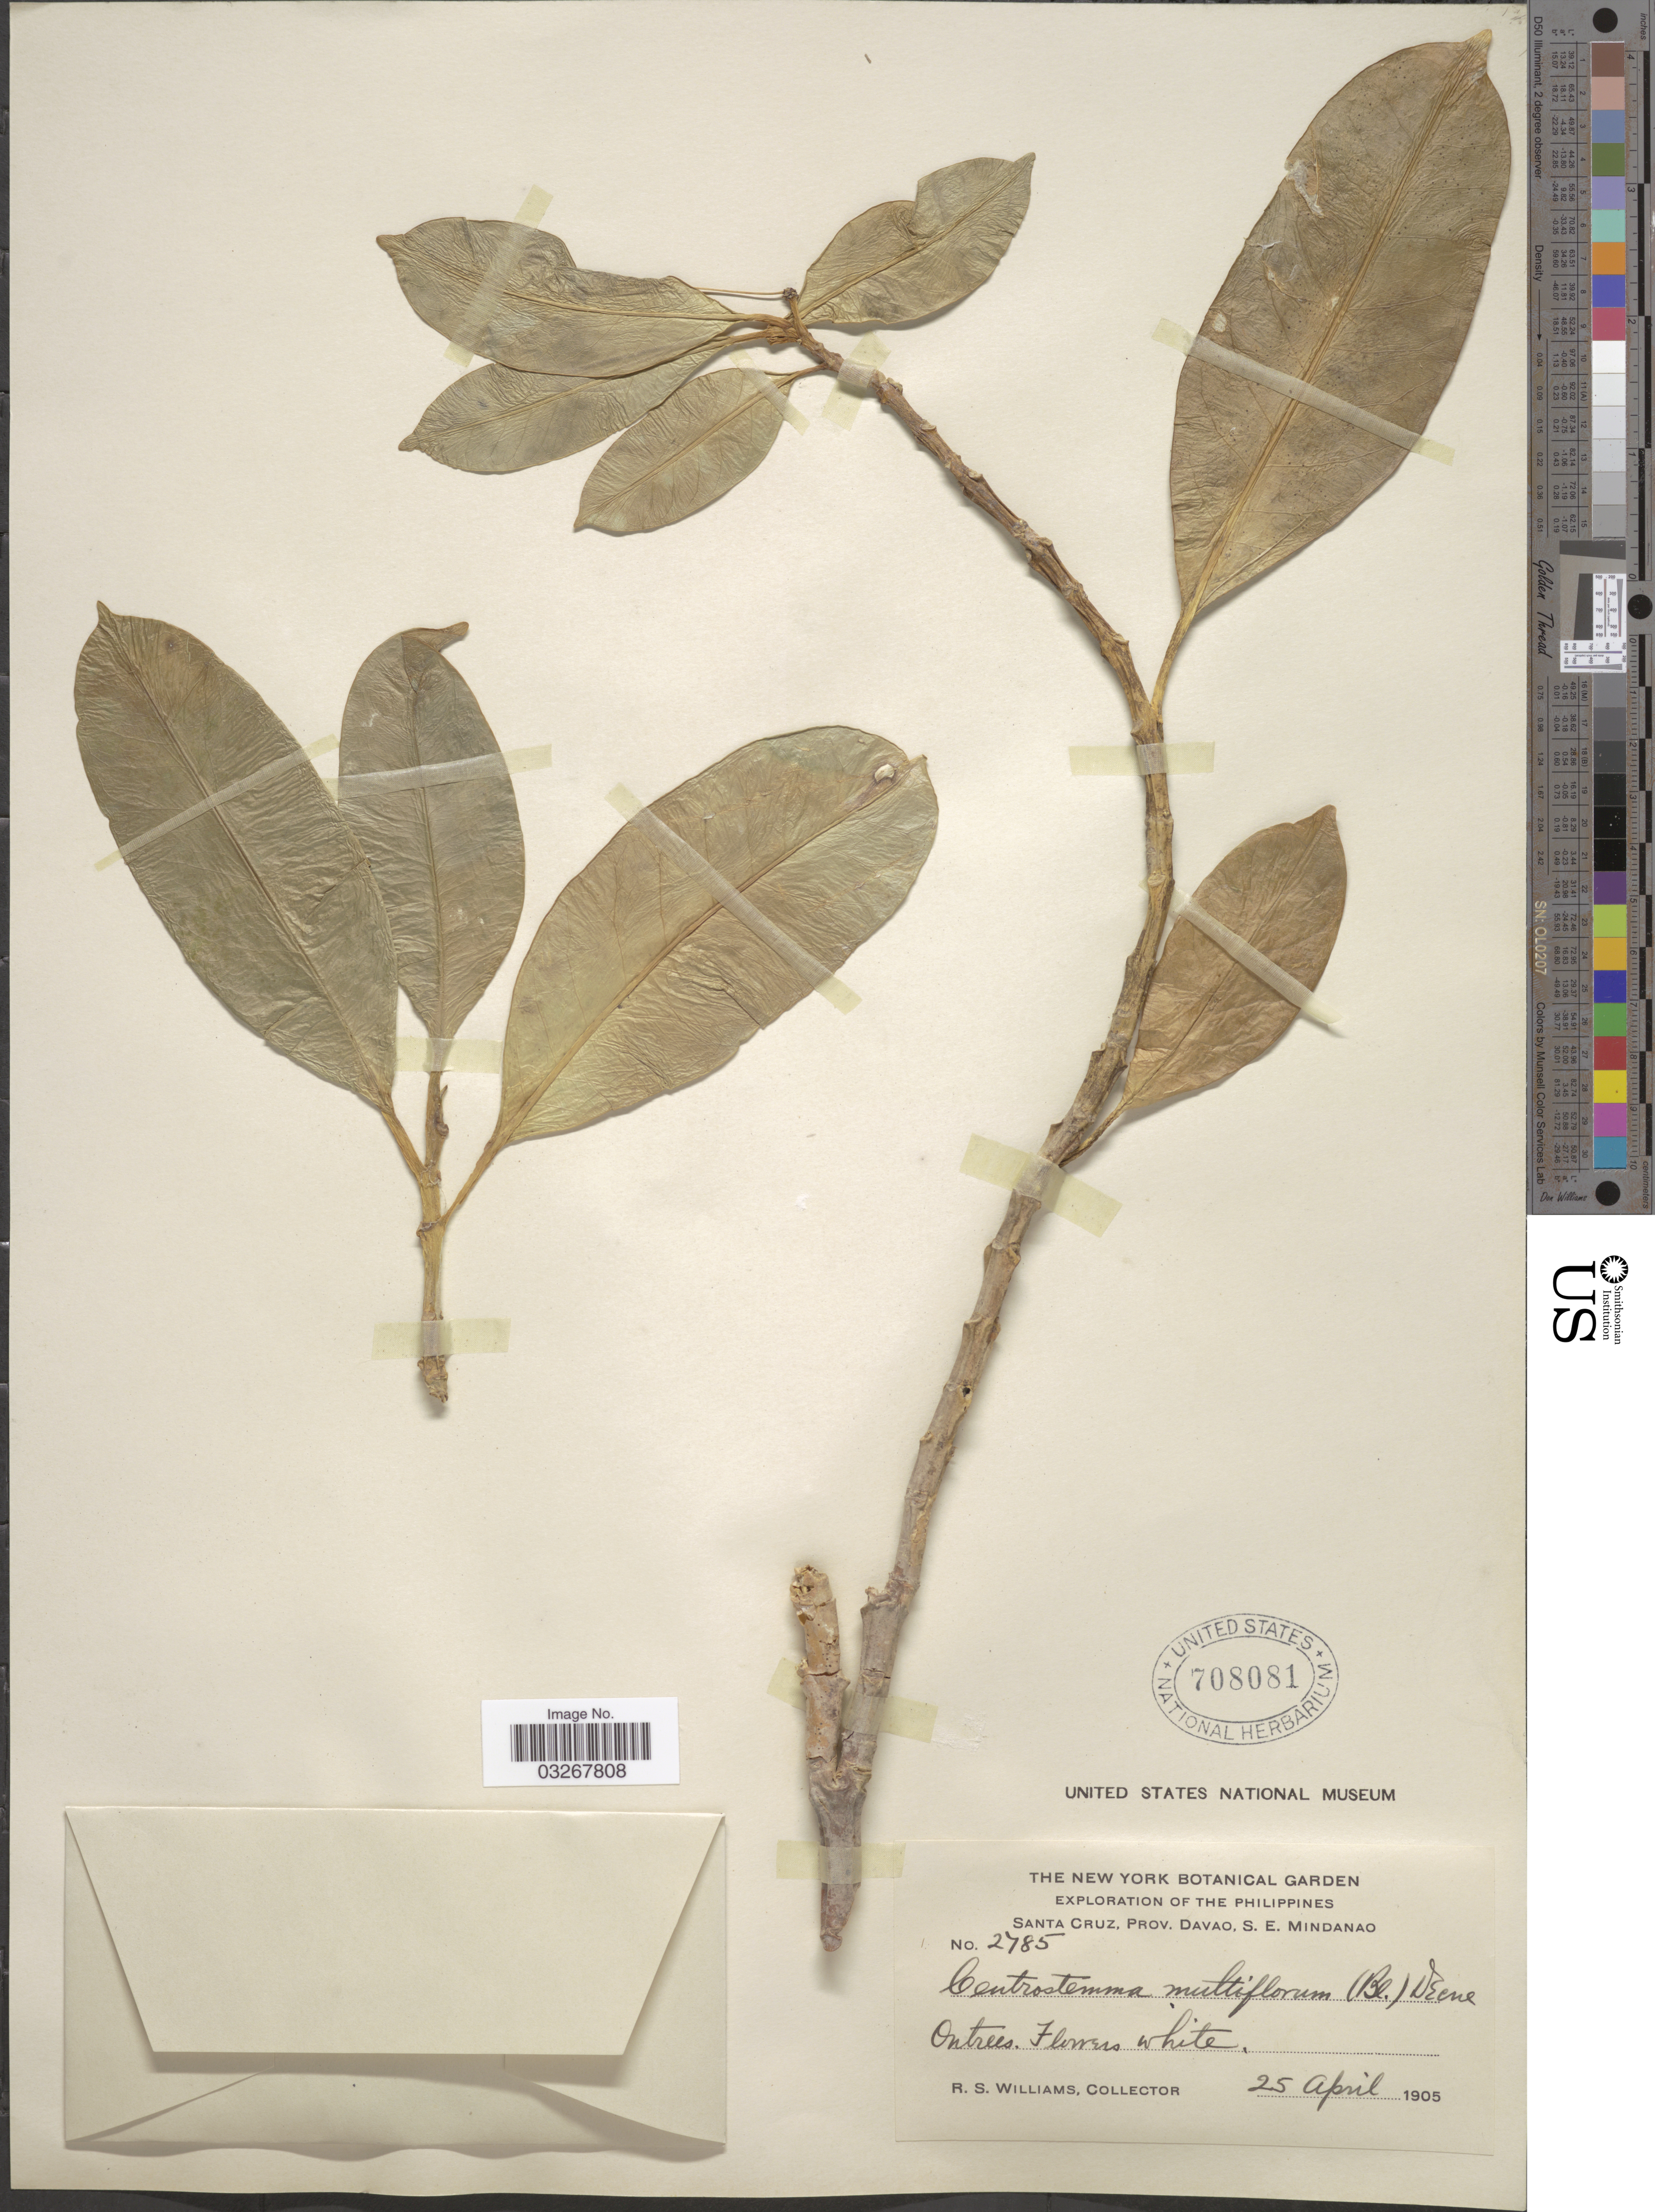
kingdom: Plantae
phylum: Tracheophyta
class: Magnoliopsida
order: Gentianales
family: Apocynaceae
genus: Centrostemma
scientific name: Centrostemma multiflorum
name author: (Blume) Decne.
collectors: R. S. Williams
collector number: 2785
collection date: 1905-04-25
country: Philippines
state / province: Davao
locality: Santa Cruz, Prov. Davao, S. E. Mindanao.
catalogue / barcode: US 708081